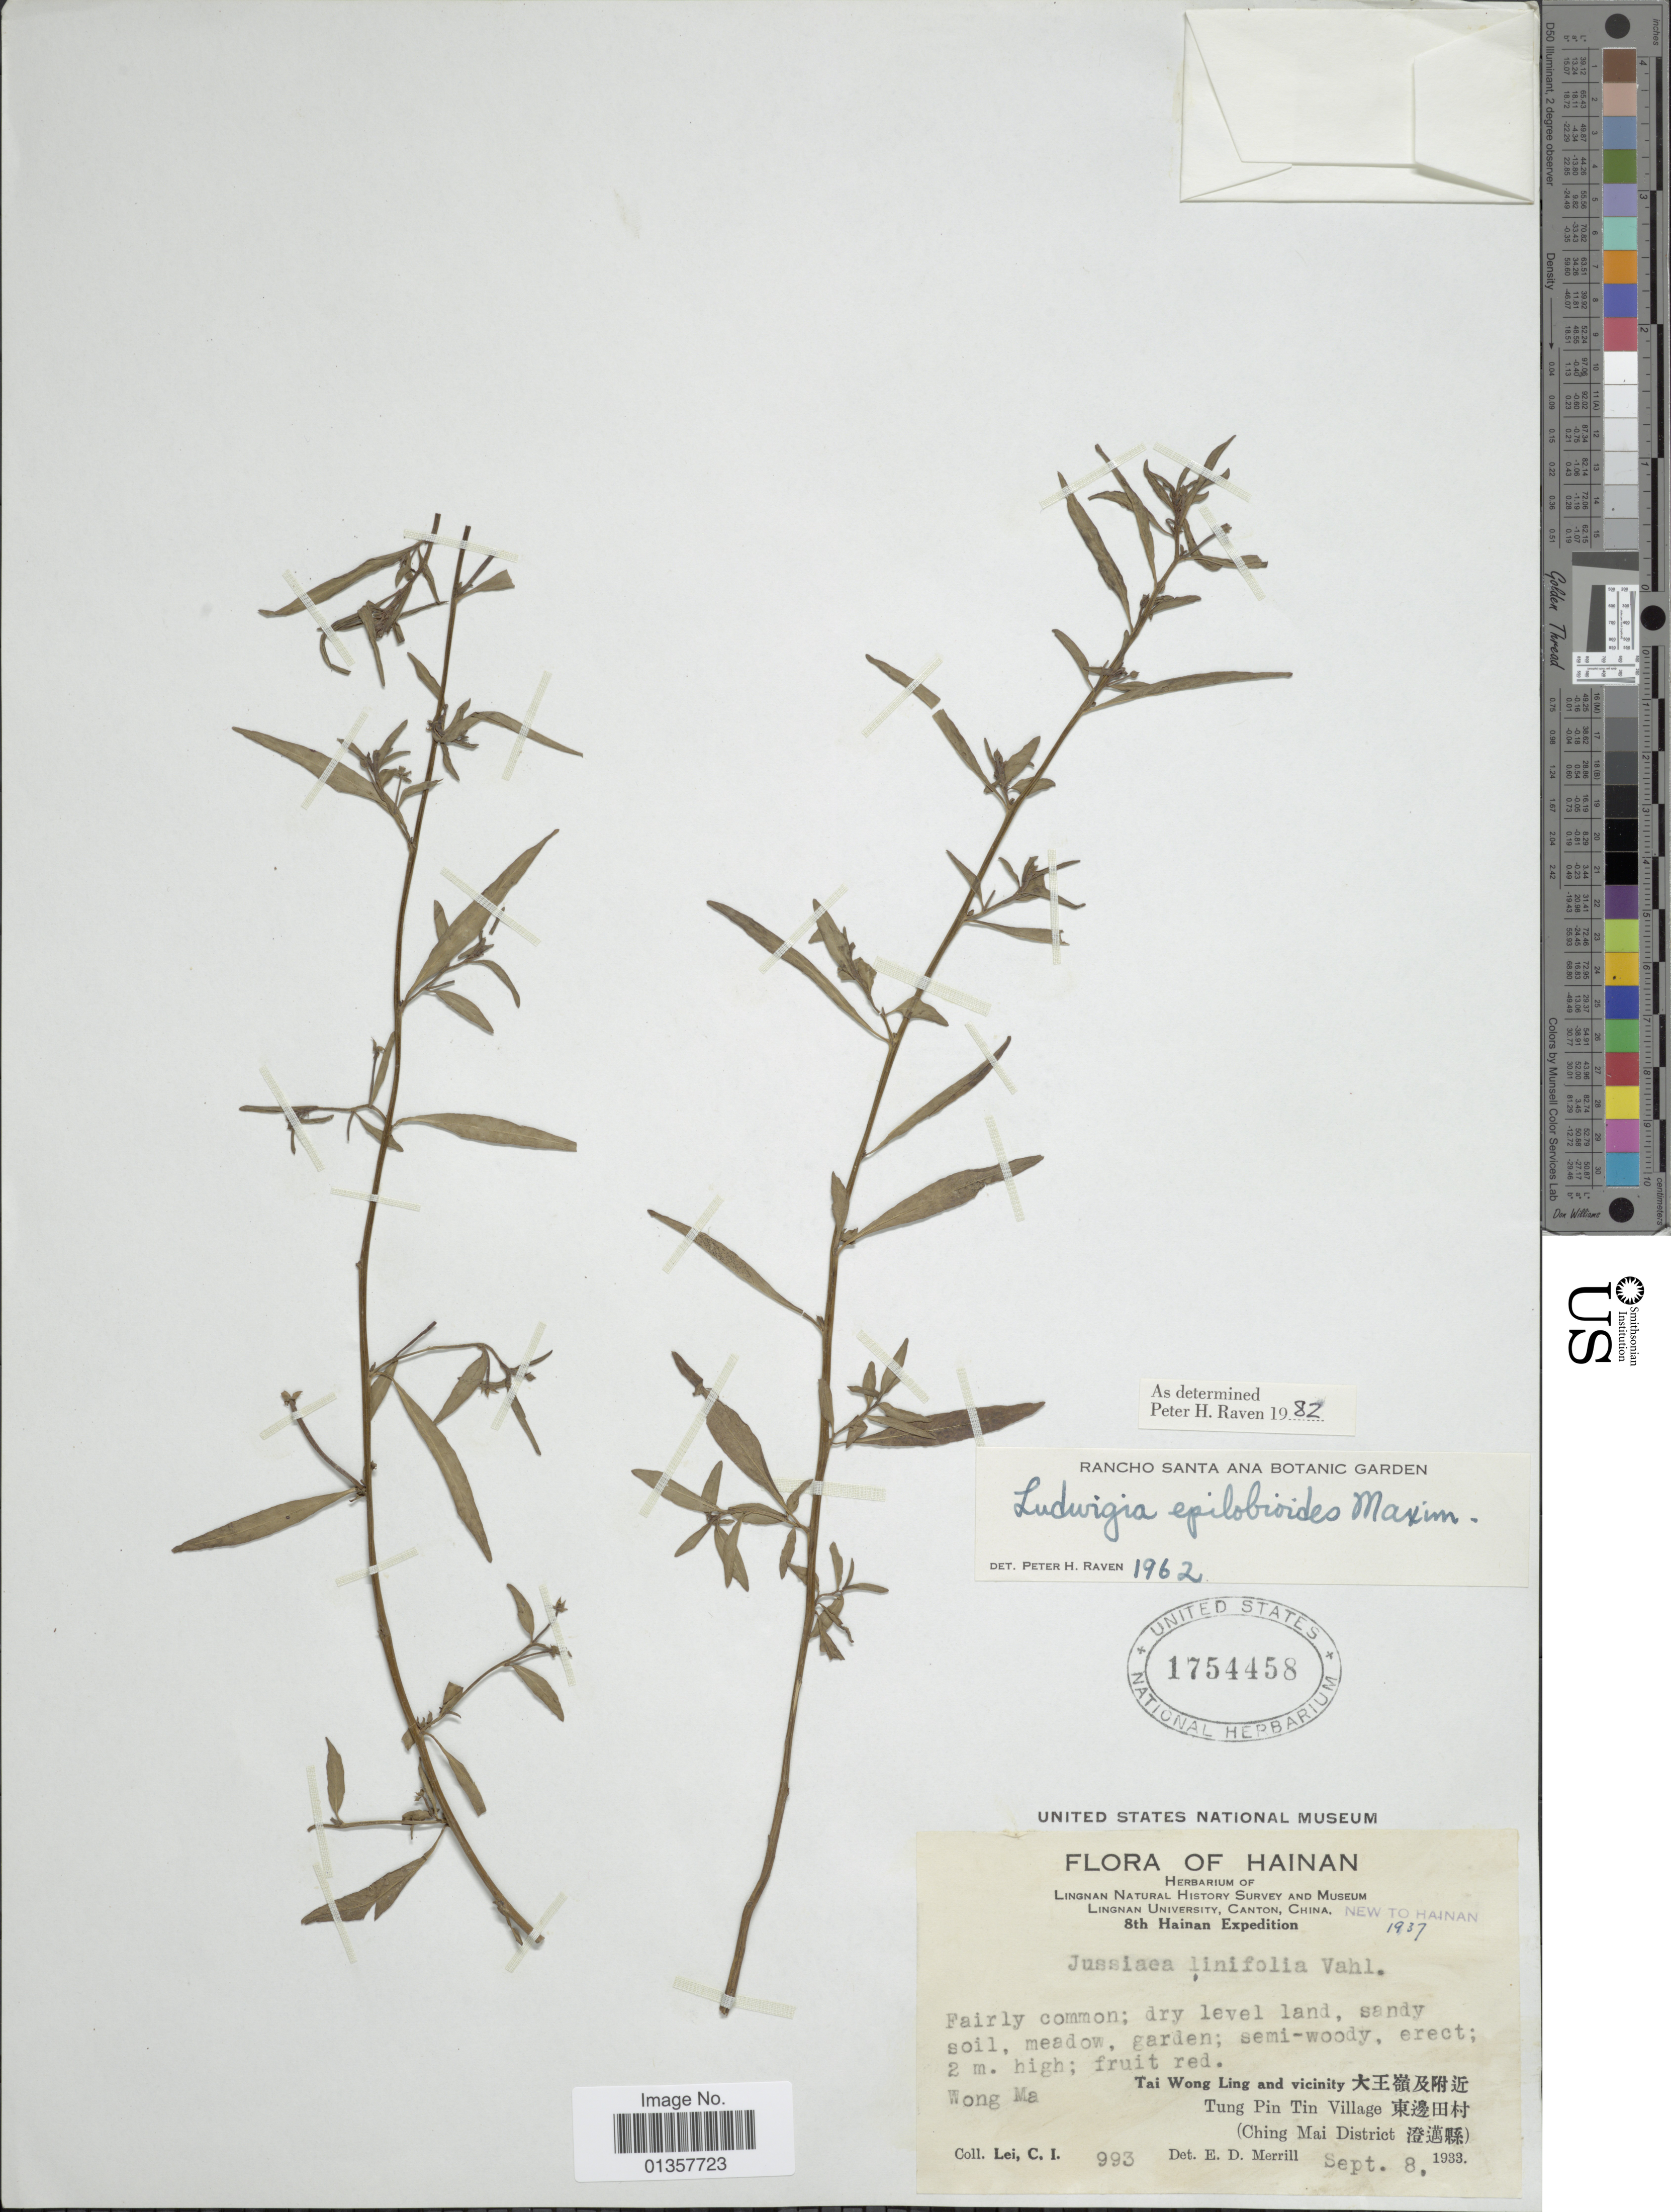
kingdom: Plantae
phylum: Tracheophyta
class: Magnoliopsida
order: Myrtales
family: Onagraceae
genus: Ludwigia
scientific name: Ludwigia epilobioides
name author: Maxim.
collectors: C. I. Lei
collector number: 993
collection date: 1933-09-08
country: China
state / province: Hainan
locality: Wong Ma, Tai Wong Ling and vicinity, Tung Pin Tin Village, (Ching Mai District)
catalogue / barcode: US 1754458